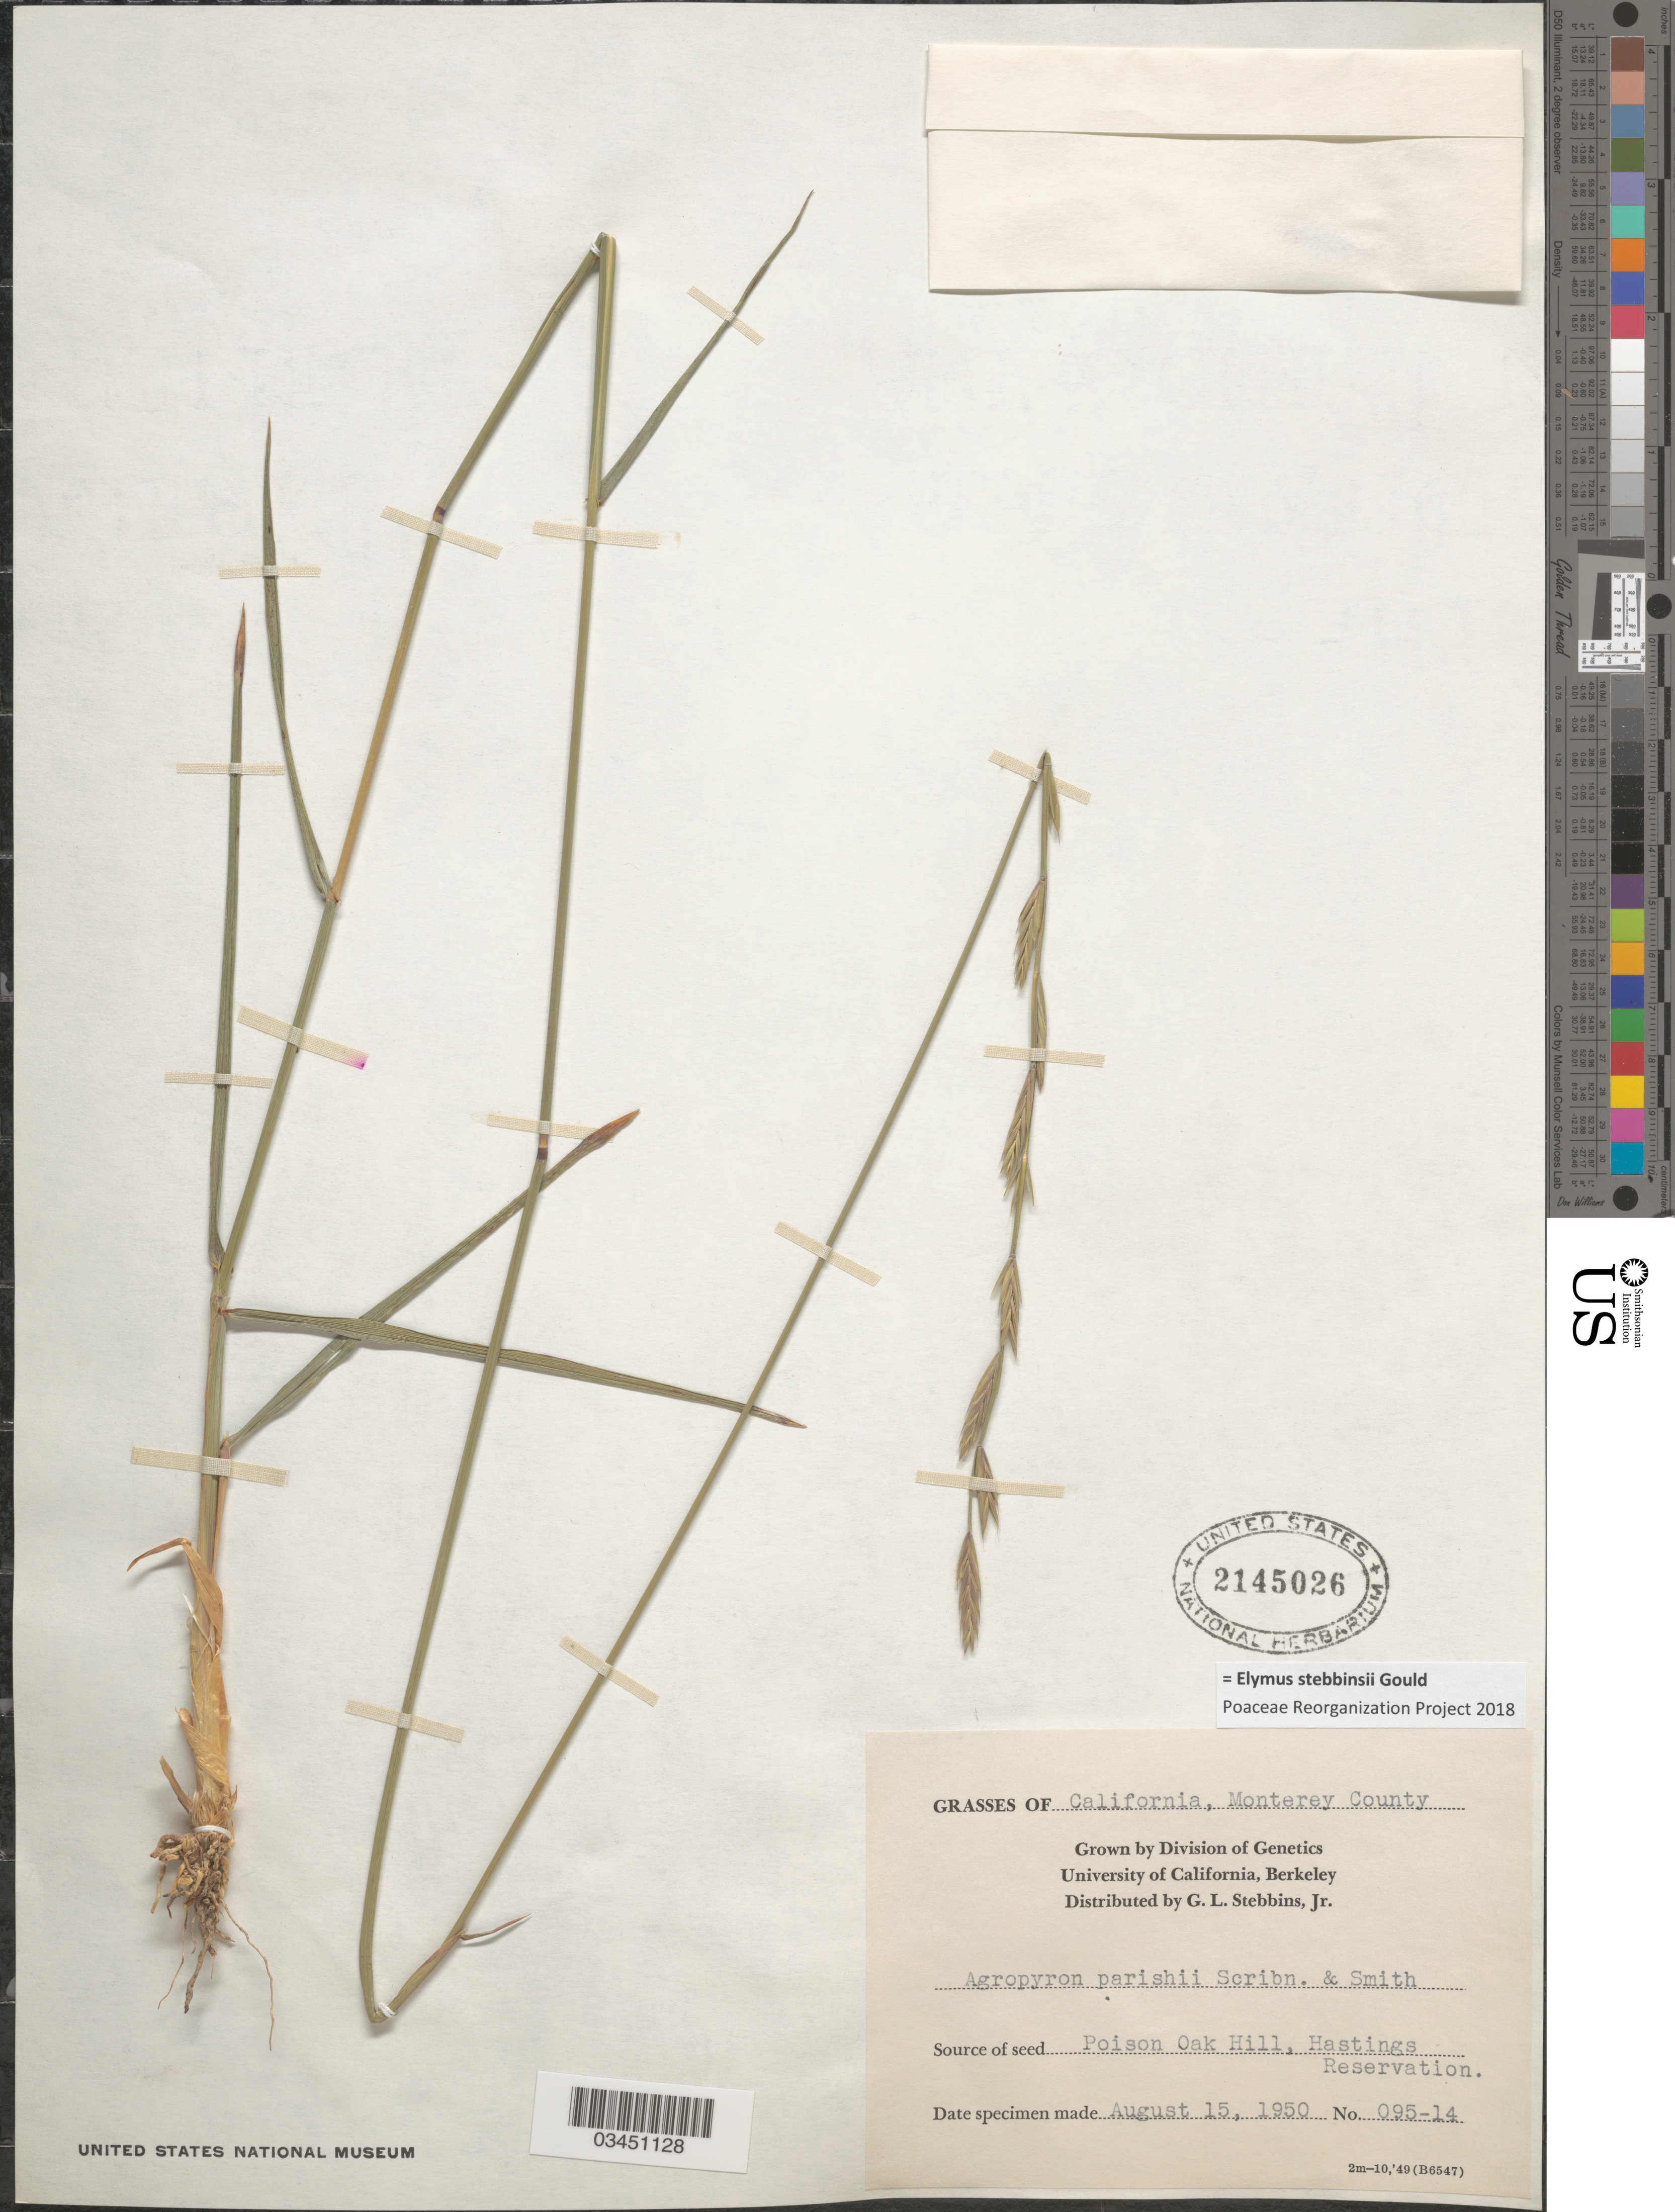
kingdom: Plantae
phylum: Tracheophyta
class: Liliopsida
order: Poales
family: Poaceae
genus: Elymus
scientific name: Elymus stebbinsii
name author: Gould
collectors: G. L. Stebbins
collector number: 095-14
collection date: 1950-08-15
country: United States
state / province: California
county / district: Monterey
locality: Monterey County. [unsure placement] University of California, Berkeley.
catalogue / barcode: US 2145026